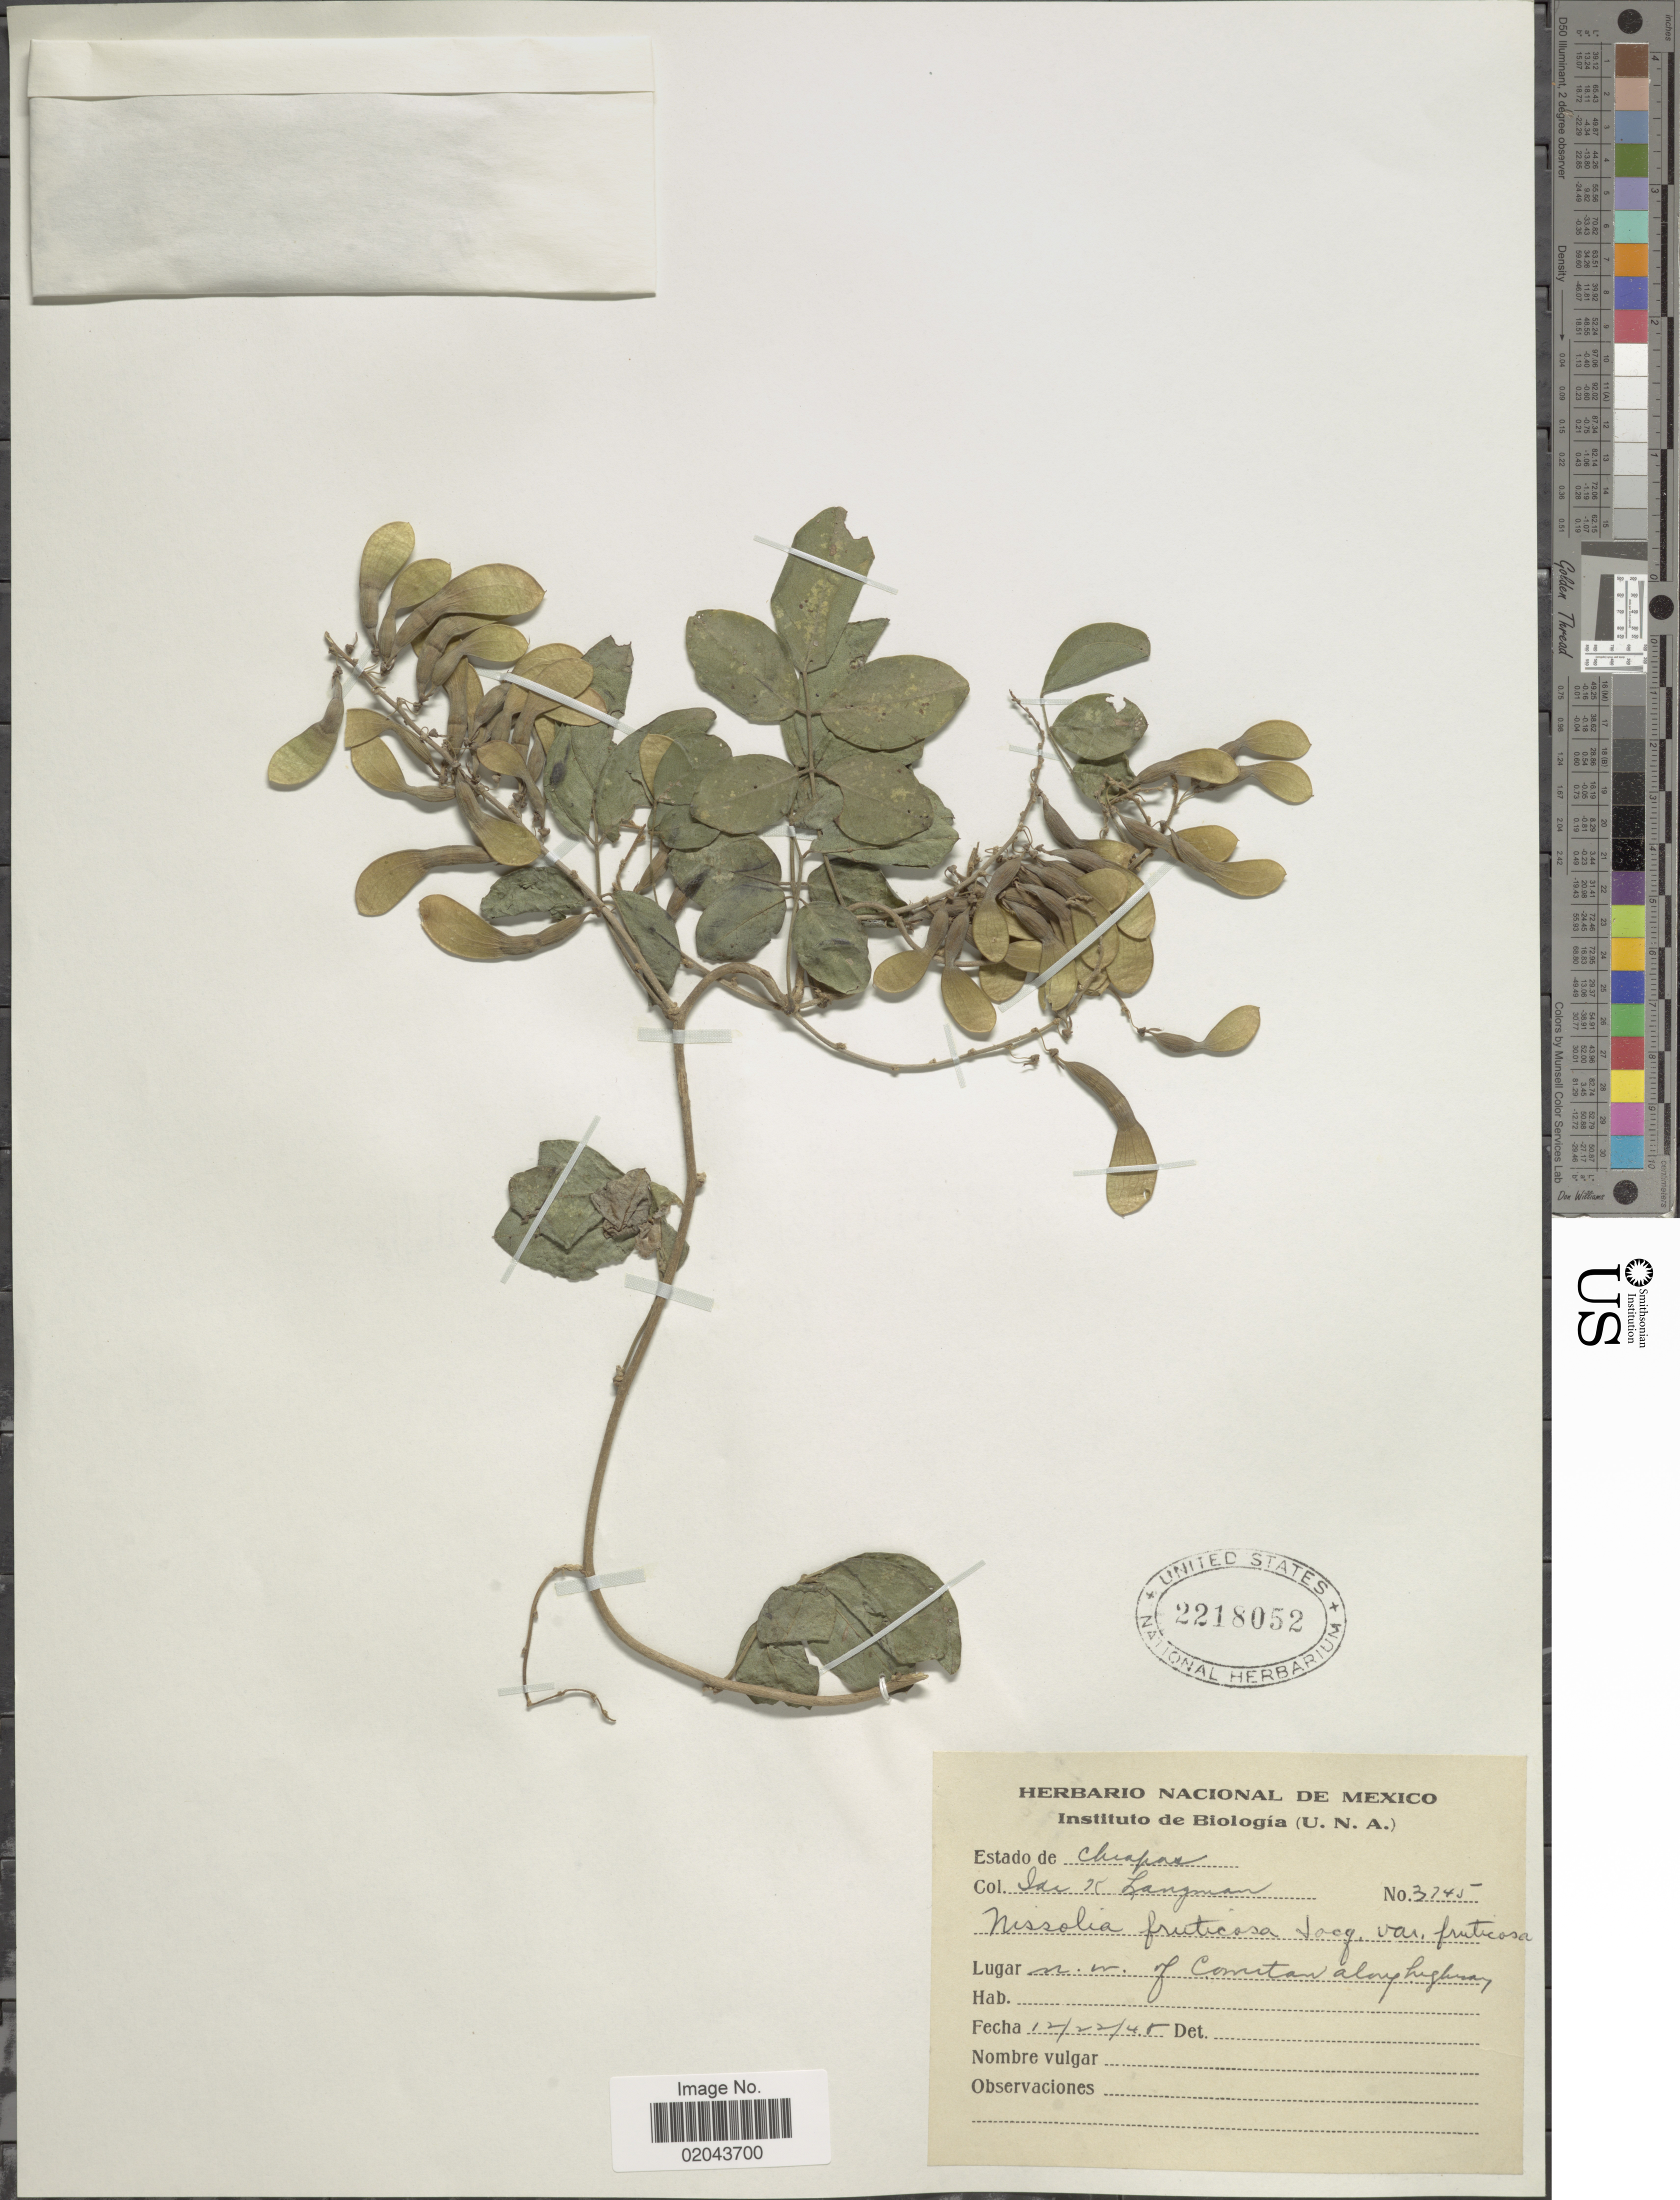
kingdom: Plantae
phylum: Tracheophyta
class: Magnoliopsida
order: Fabales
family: Fabaceae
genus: Nissolia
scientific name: Nissolia fruticosa var. fruticosa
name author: Jacq.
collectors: J. Langman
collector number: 3745*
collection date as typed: Transcribed d/m/y: 22/12/48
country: Mexico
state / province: Chiapas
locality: N.w. of Comitan along highway.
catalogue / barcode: US 2218052